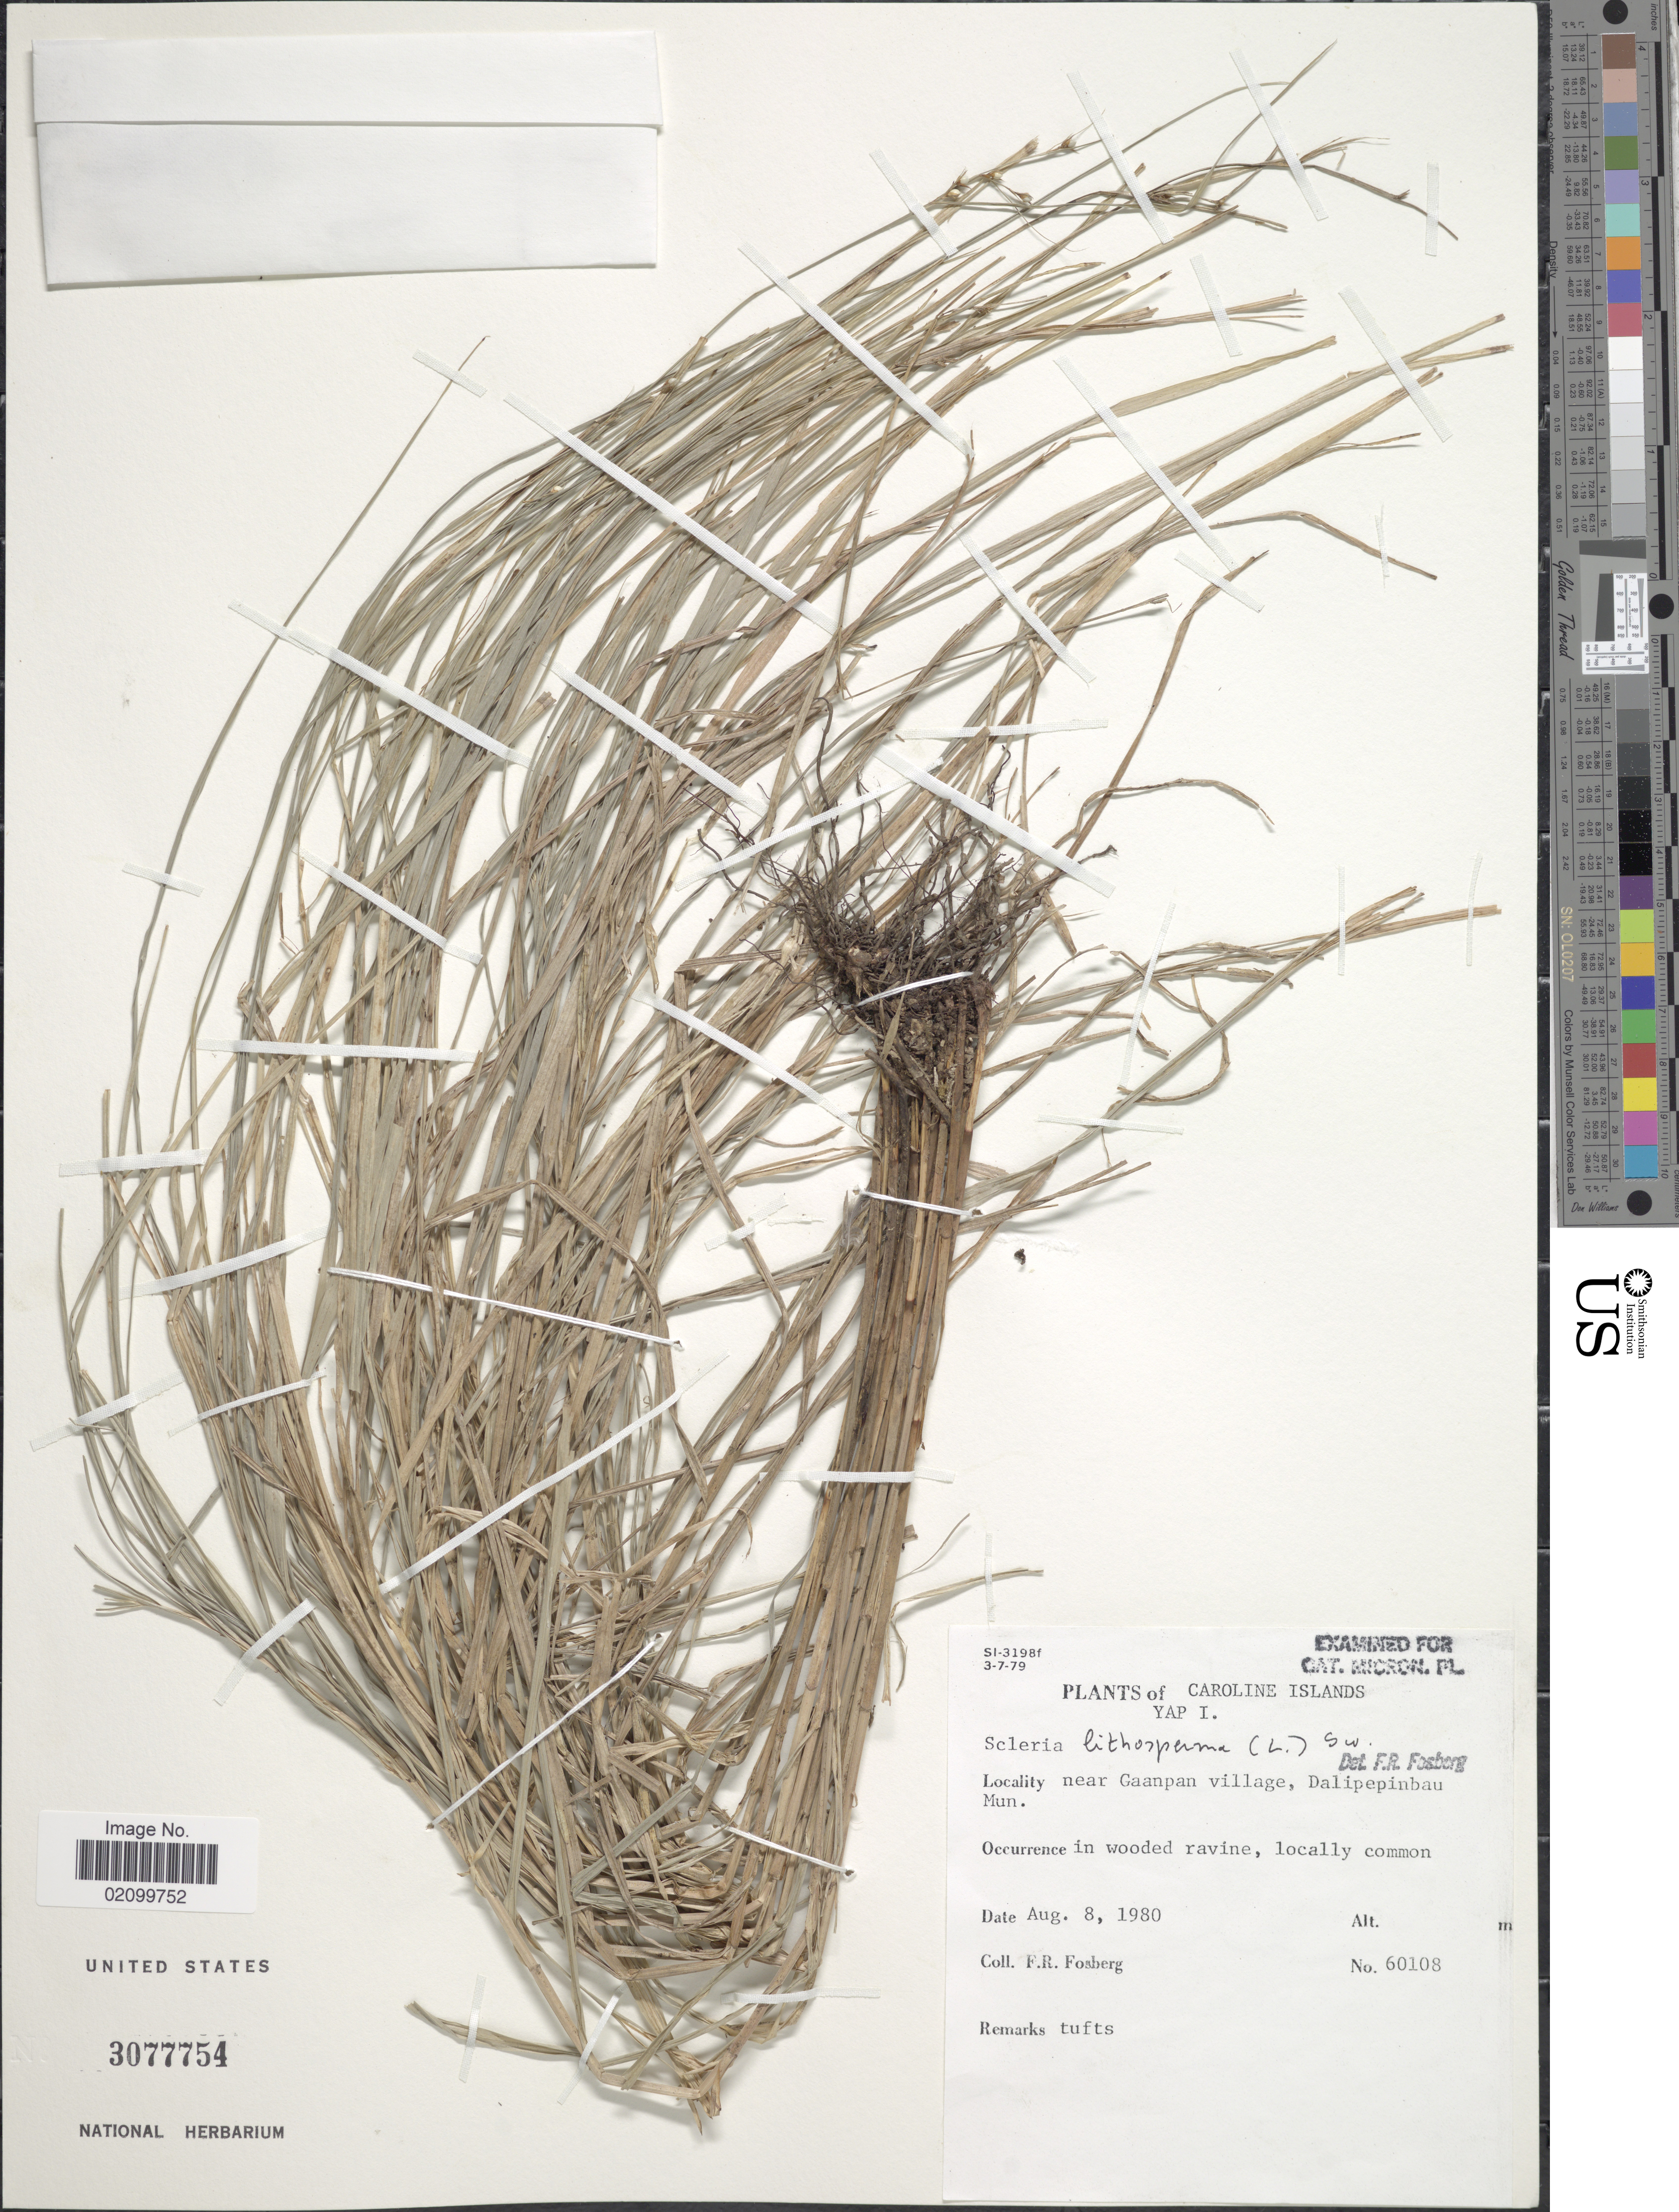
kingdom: Plantae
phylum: Tracheophyta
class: Liliopsida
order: Poales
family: Cyperaceae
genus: Scleria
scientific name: Scleria lithosperma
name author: (L.) Sw.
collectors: F. R. Fosberg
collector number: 60108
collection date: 1980-08-08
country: Micronesia, Federated States of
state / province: Yap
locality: Near Gaanpan village, Dalipepinbau Mun, Yap I., Caroline Islands.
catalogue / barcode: US 3077754